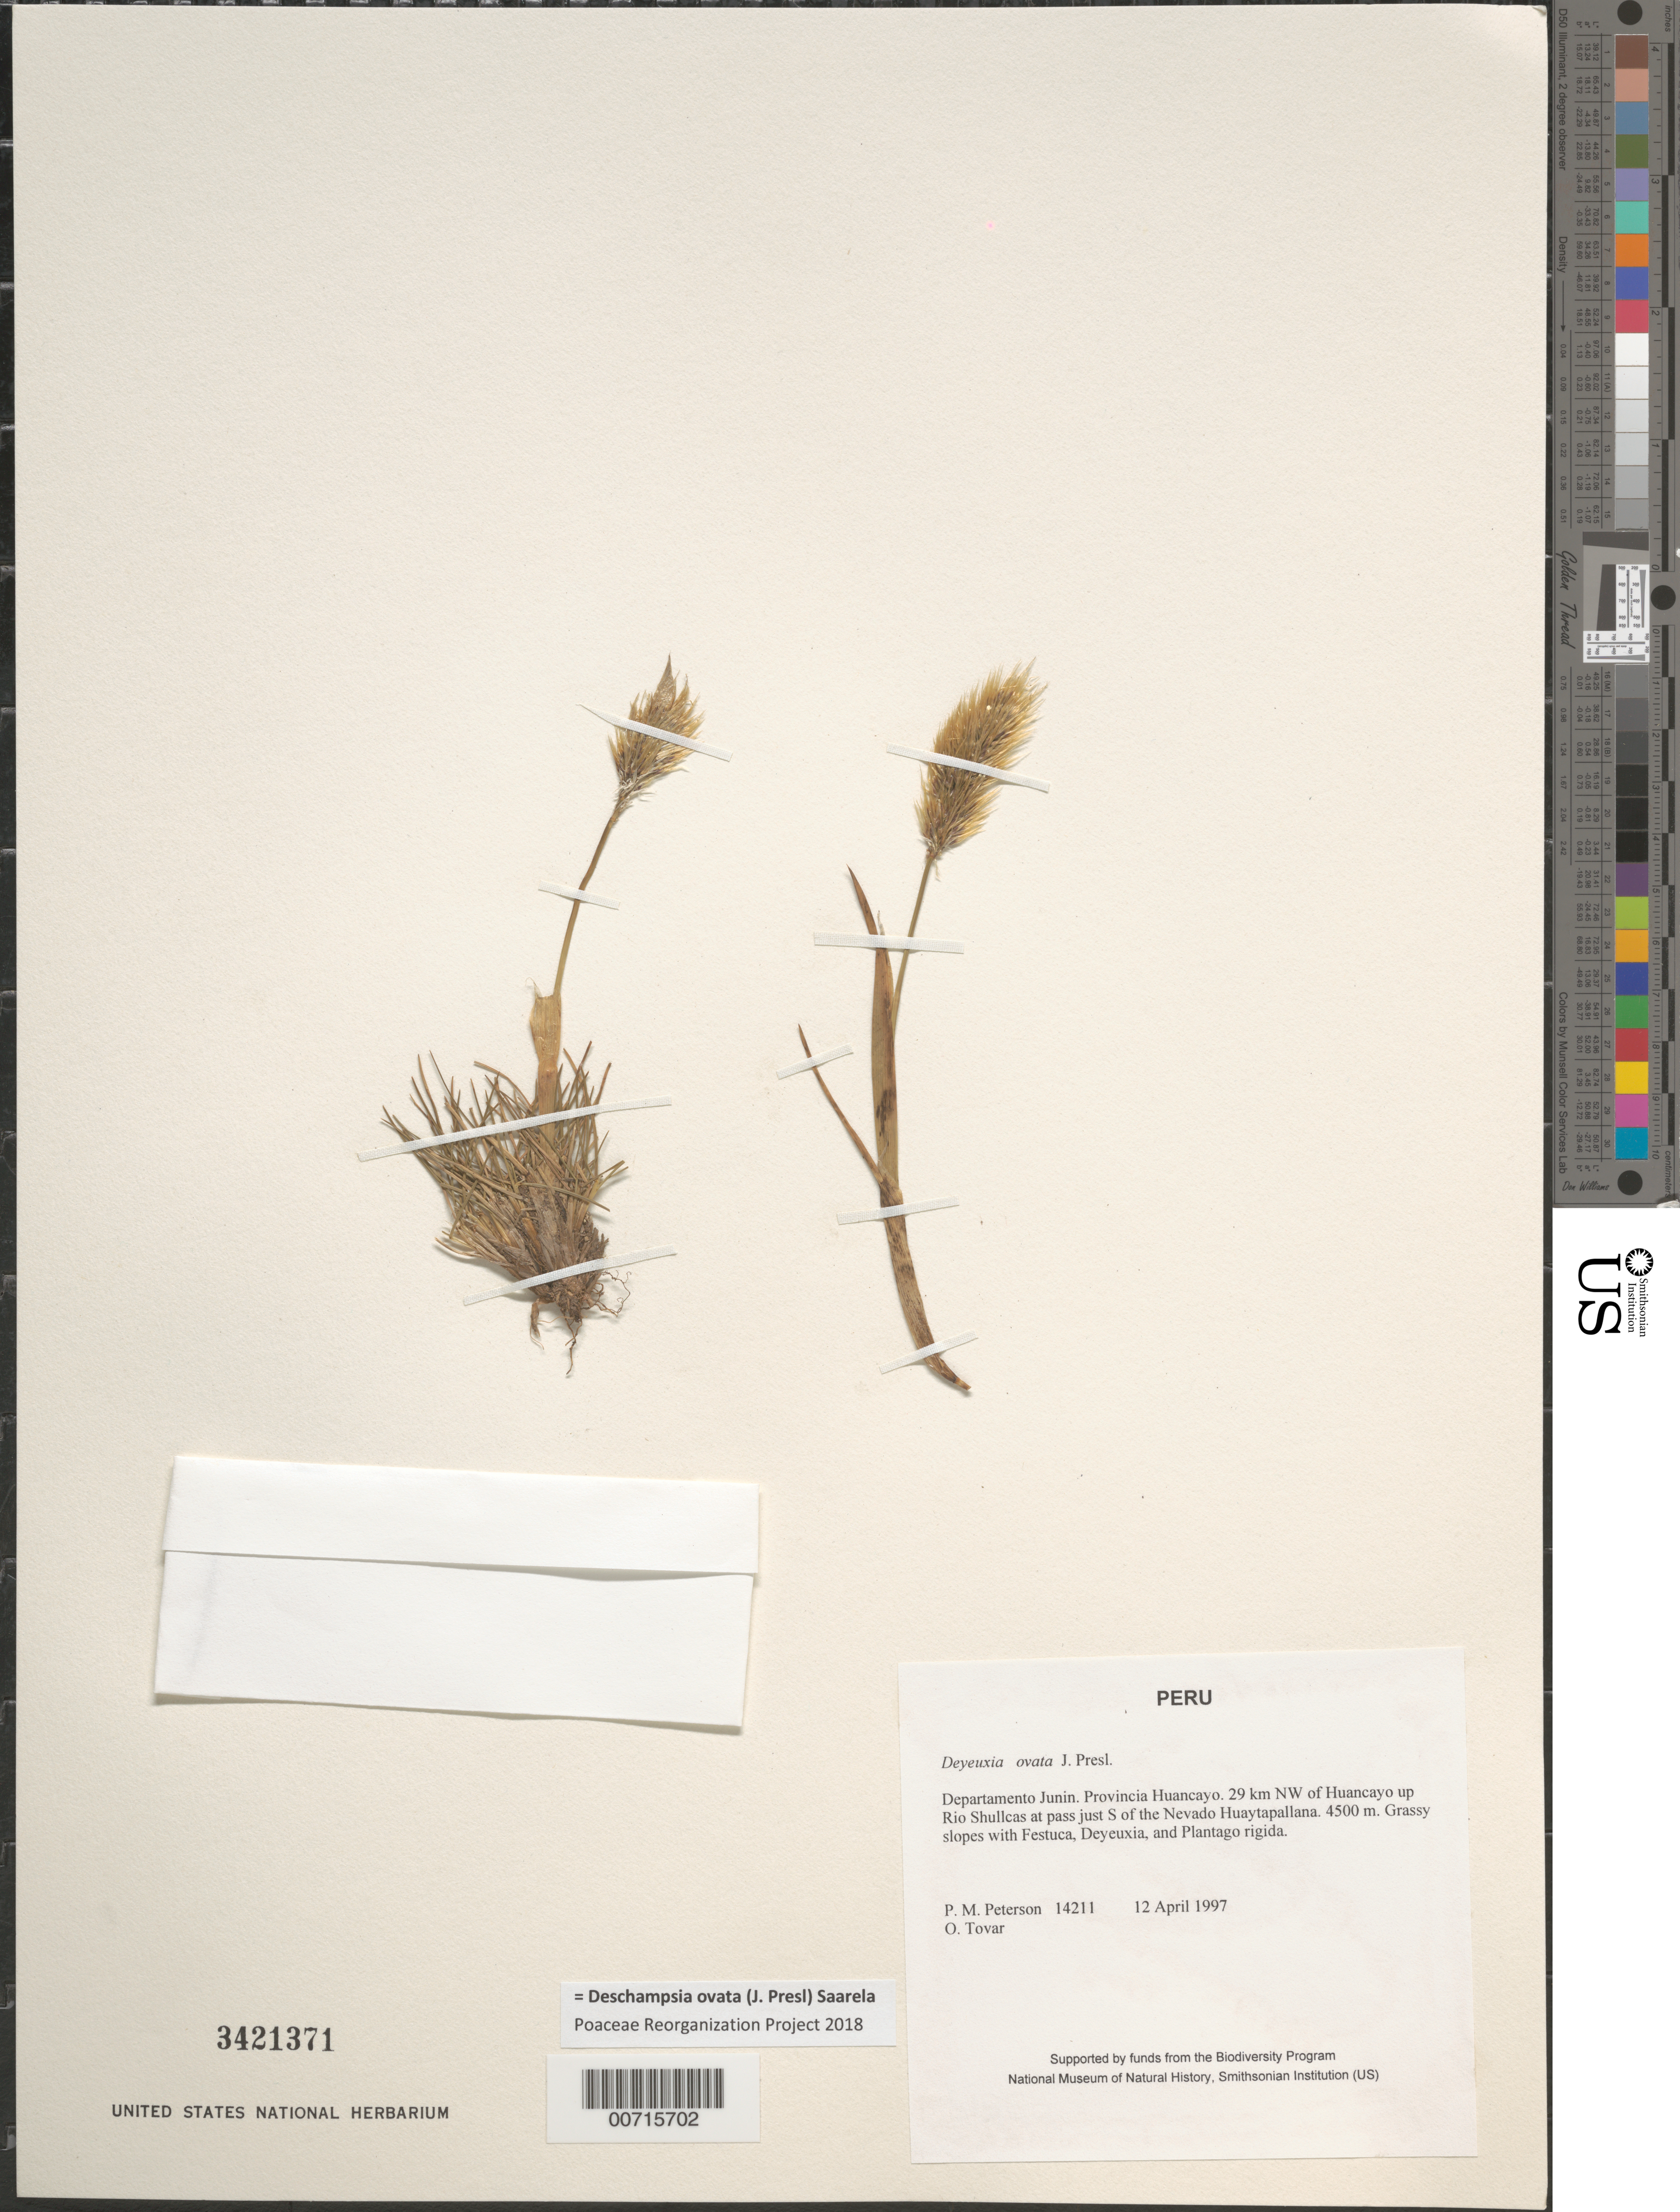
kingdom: Plantae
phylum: Tracheophyta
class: Liliopsida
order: Poales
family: Poaceae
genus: Deschampsia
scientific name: Deschampsia ovata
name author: (J. Presl) Saarela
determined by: Poaceae Reorganization Project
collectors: P. M. Peterson & Ó. Tovar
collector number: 14211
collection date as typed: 12 Apr 1997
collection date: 1997-04-12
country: Peru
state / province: Junín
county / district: Huancayo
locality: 29 km NW of Huancayo up Rio Shullcas at pass just S of the Nevado Huaytapallana.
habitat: Grassy slopes with Festuca, Deyeuxia, and Plantago rigida.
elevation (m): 4500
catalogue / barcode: US 3421371